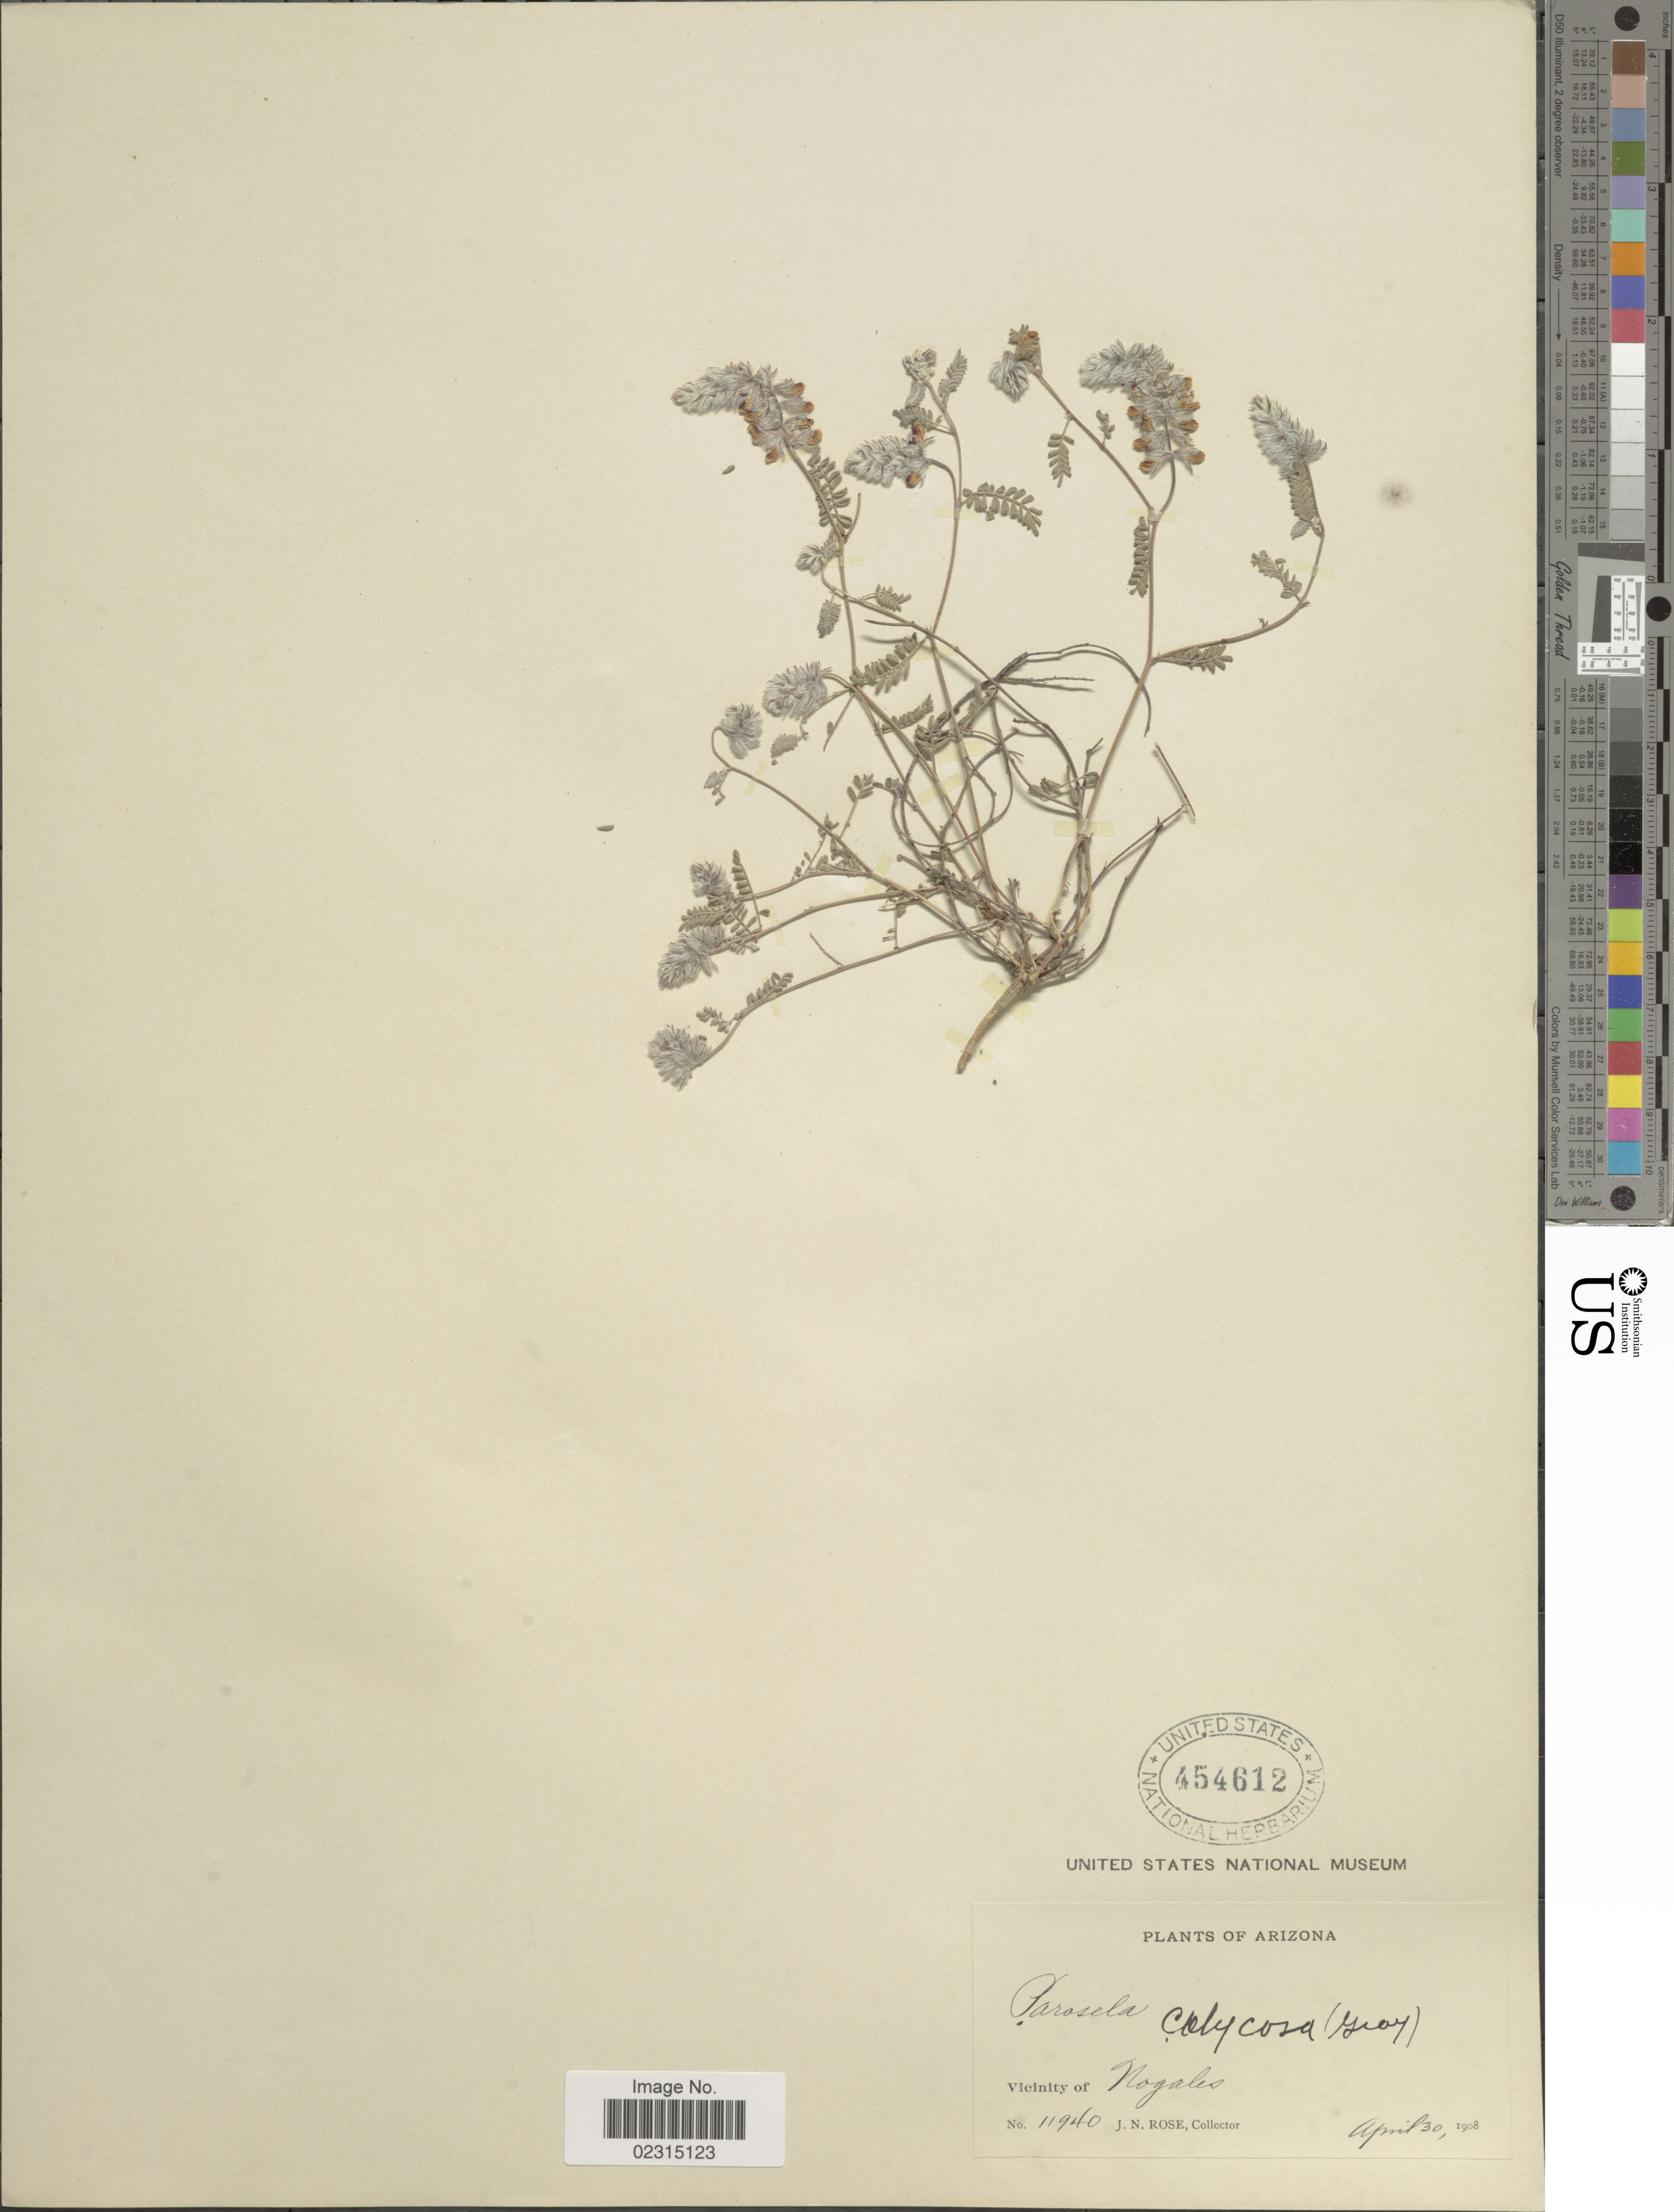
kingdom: Plantae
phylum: Tracheophyta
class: Magnoliopsida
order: Fabales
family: Fabaceae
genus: Marina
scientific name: Marina calycosa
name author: (A. Gray) Barneby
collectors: J. N. Rose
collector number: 11940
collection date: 1908-04-30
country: United States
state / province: Arizona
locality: Vicinity of Nogales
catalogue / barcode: US 454612